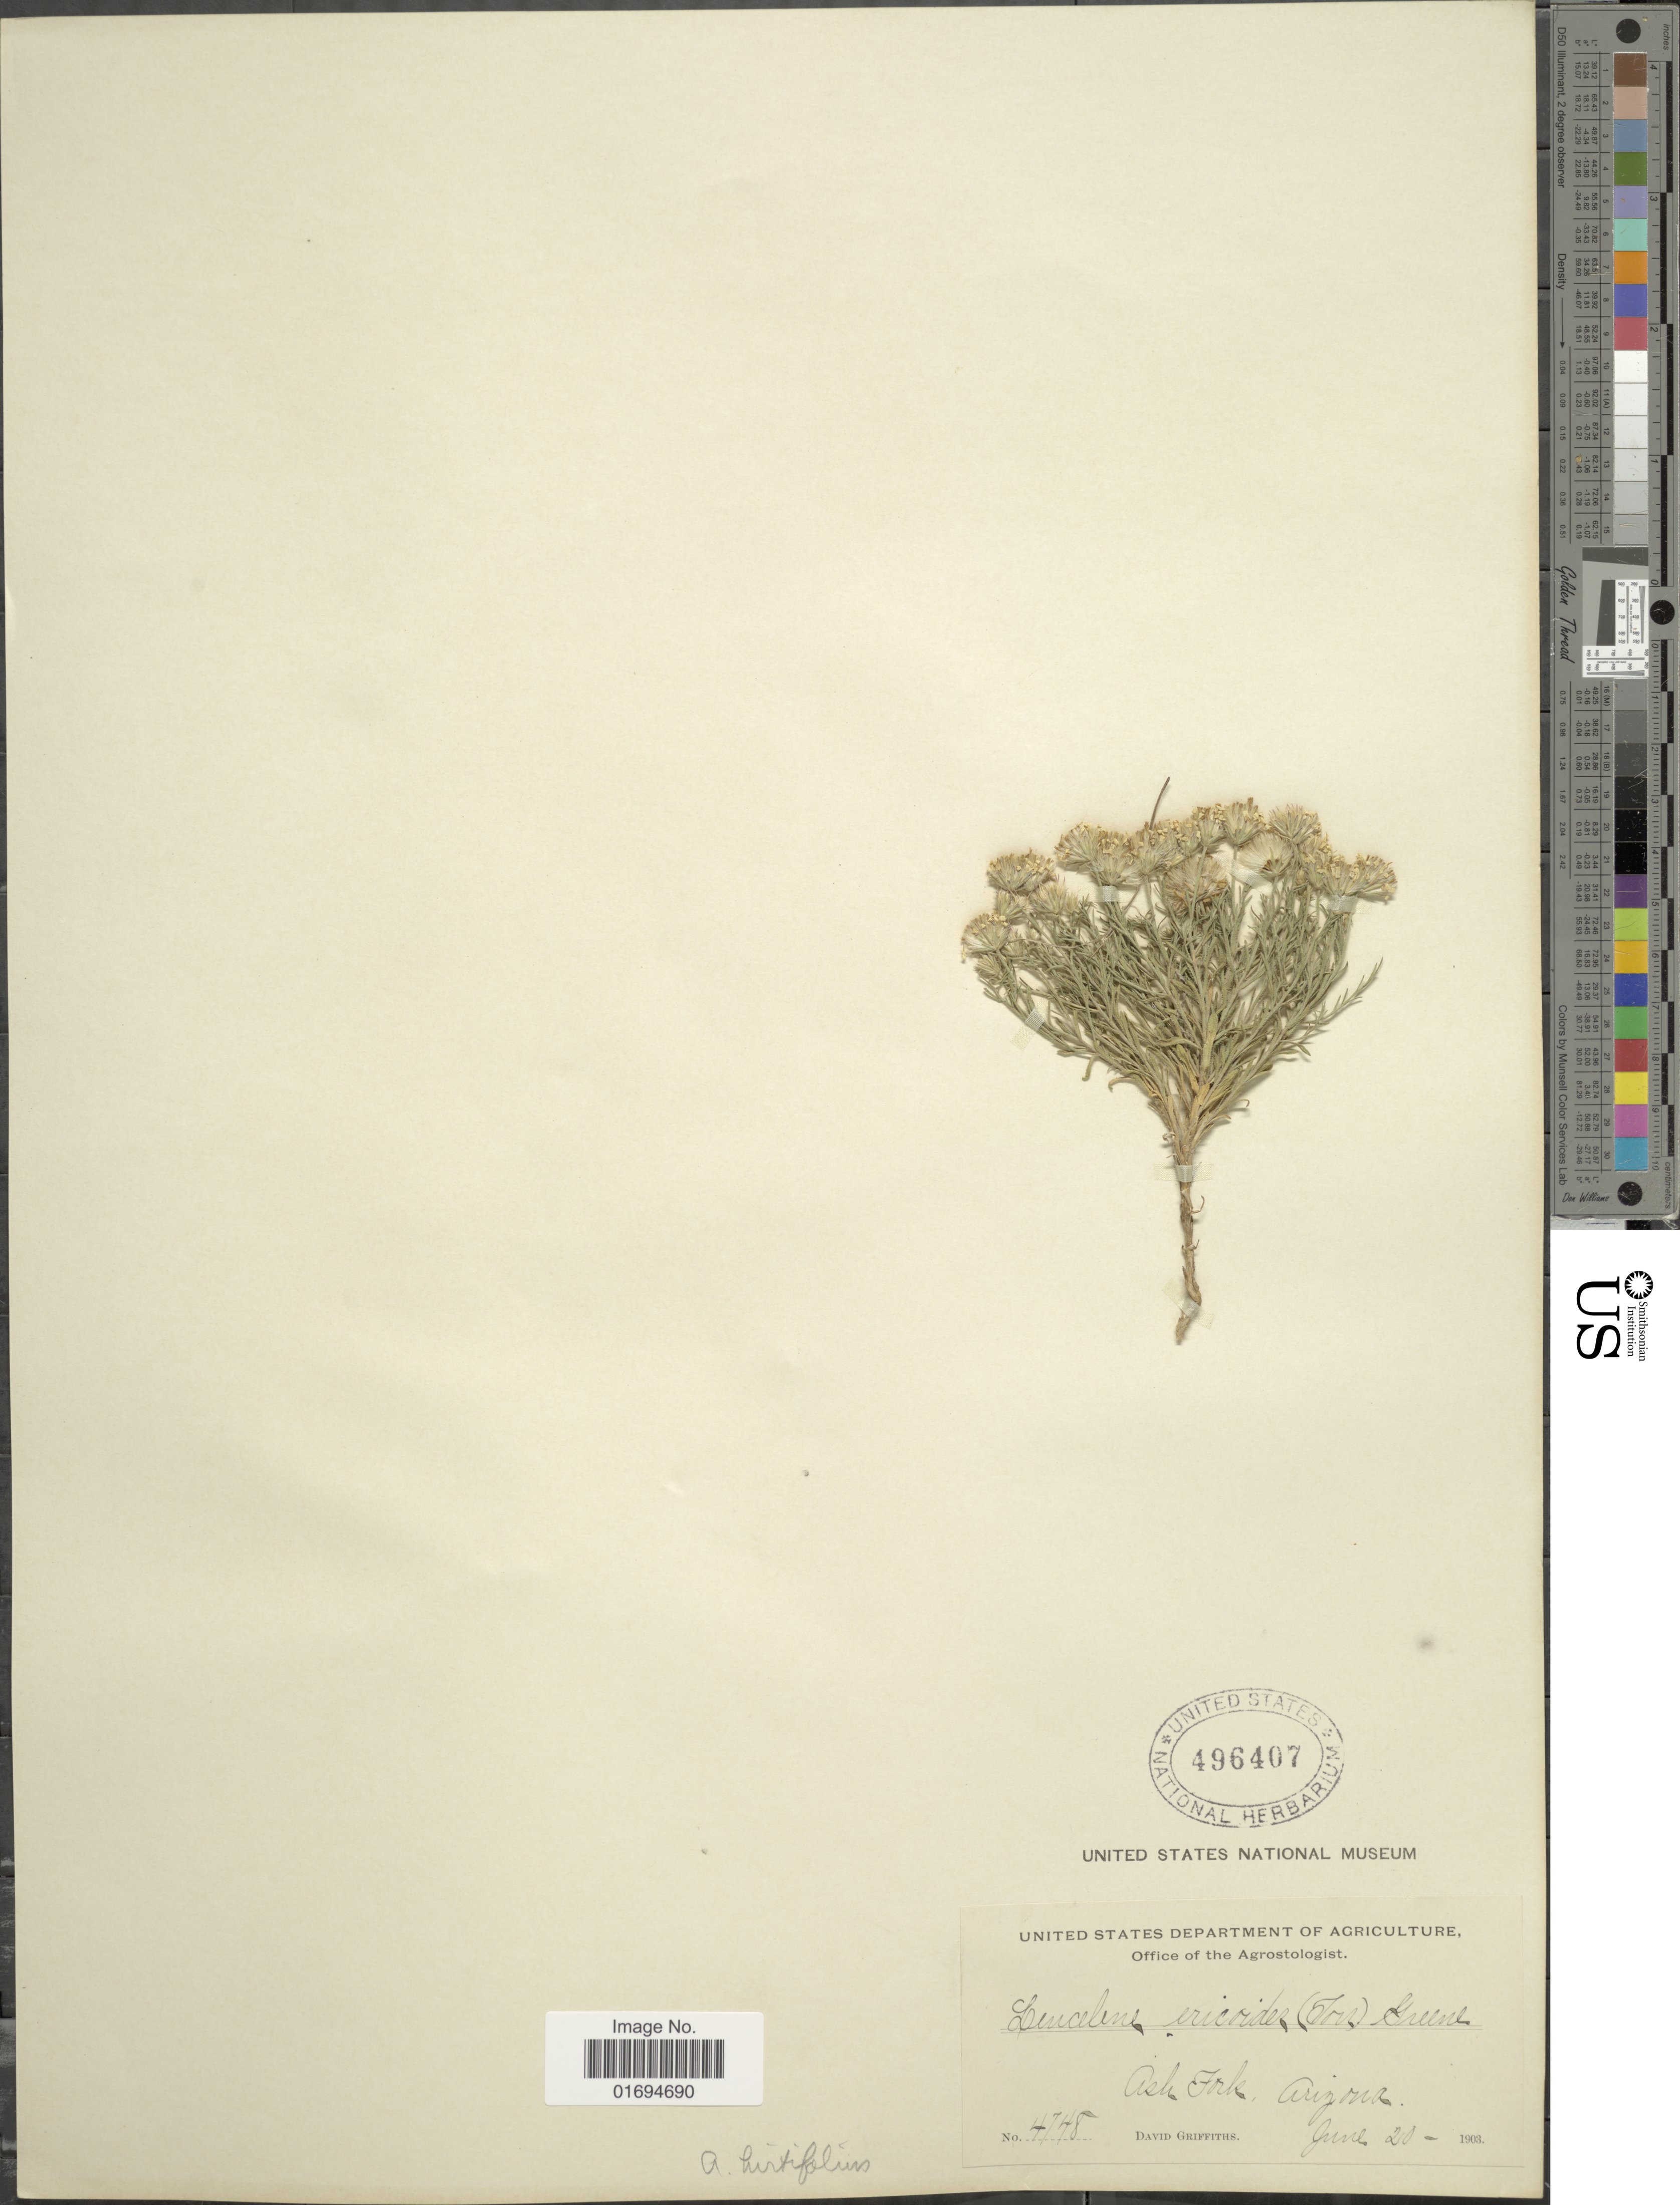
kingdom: Plantae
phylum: Tracheophyta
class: Magnoliopsida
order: Asterales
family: Asteraceae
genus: Chaetopappa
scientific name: Chaetopappa ericoides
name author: (Torr.) G.L. Nesom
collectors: D. Griffiths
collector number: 4748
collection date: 1903-06-20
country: United States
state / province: Arizona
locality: Ash Fork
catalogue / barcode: US 496407